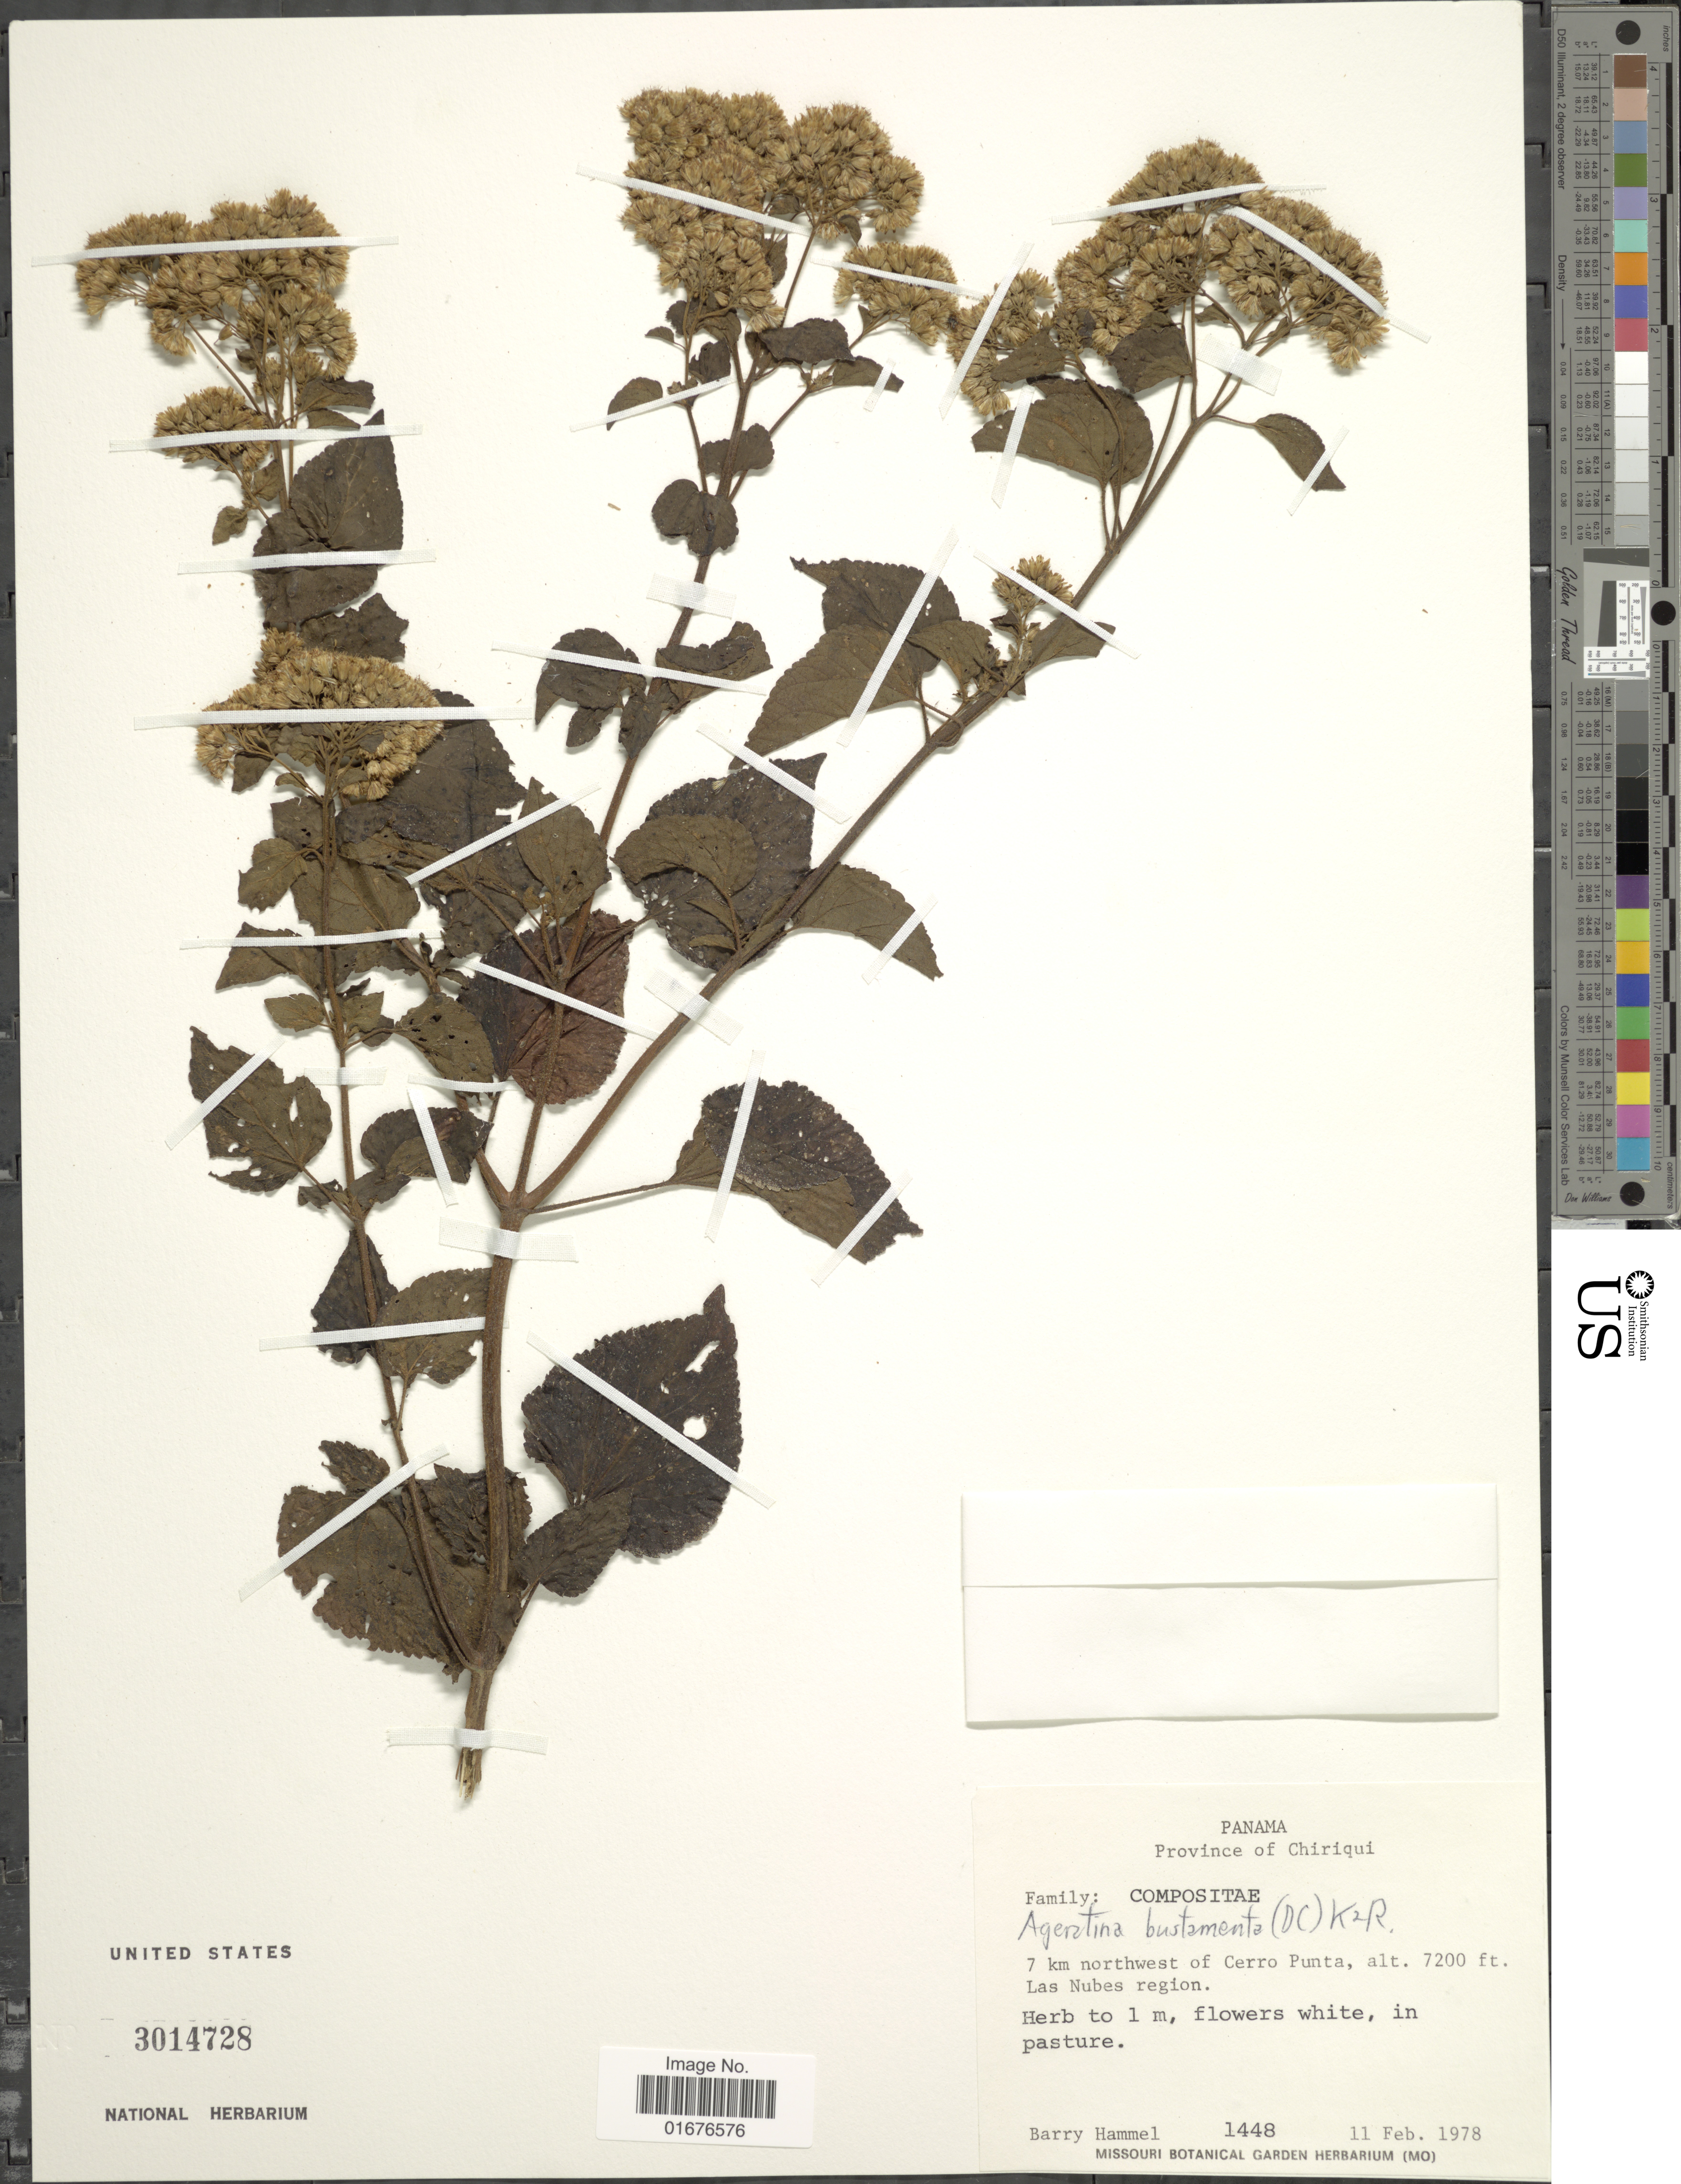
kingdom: Plantae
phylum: Tracheophyta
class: Magnoliopsida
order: Asterales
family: Asteraceae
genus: Ageratina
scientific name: Ageratina pichinchensis var. bustamenta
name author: (DC.) R.M. King & H. Rob.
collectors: B. Hammel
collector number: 1448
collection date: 1978-02-11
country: Panama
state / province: Chiriqui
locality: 7 km northeast of Cerro Punta, Las Nubes region, in pasture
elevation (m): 2195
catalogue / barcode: US 3014728